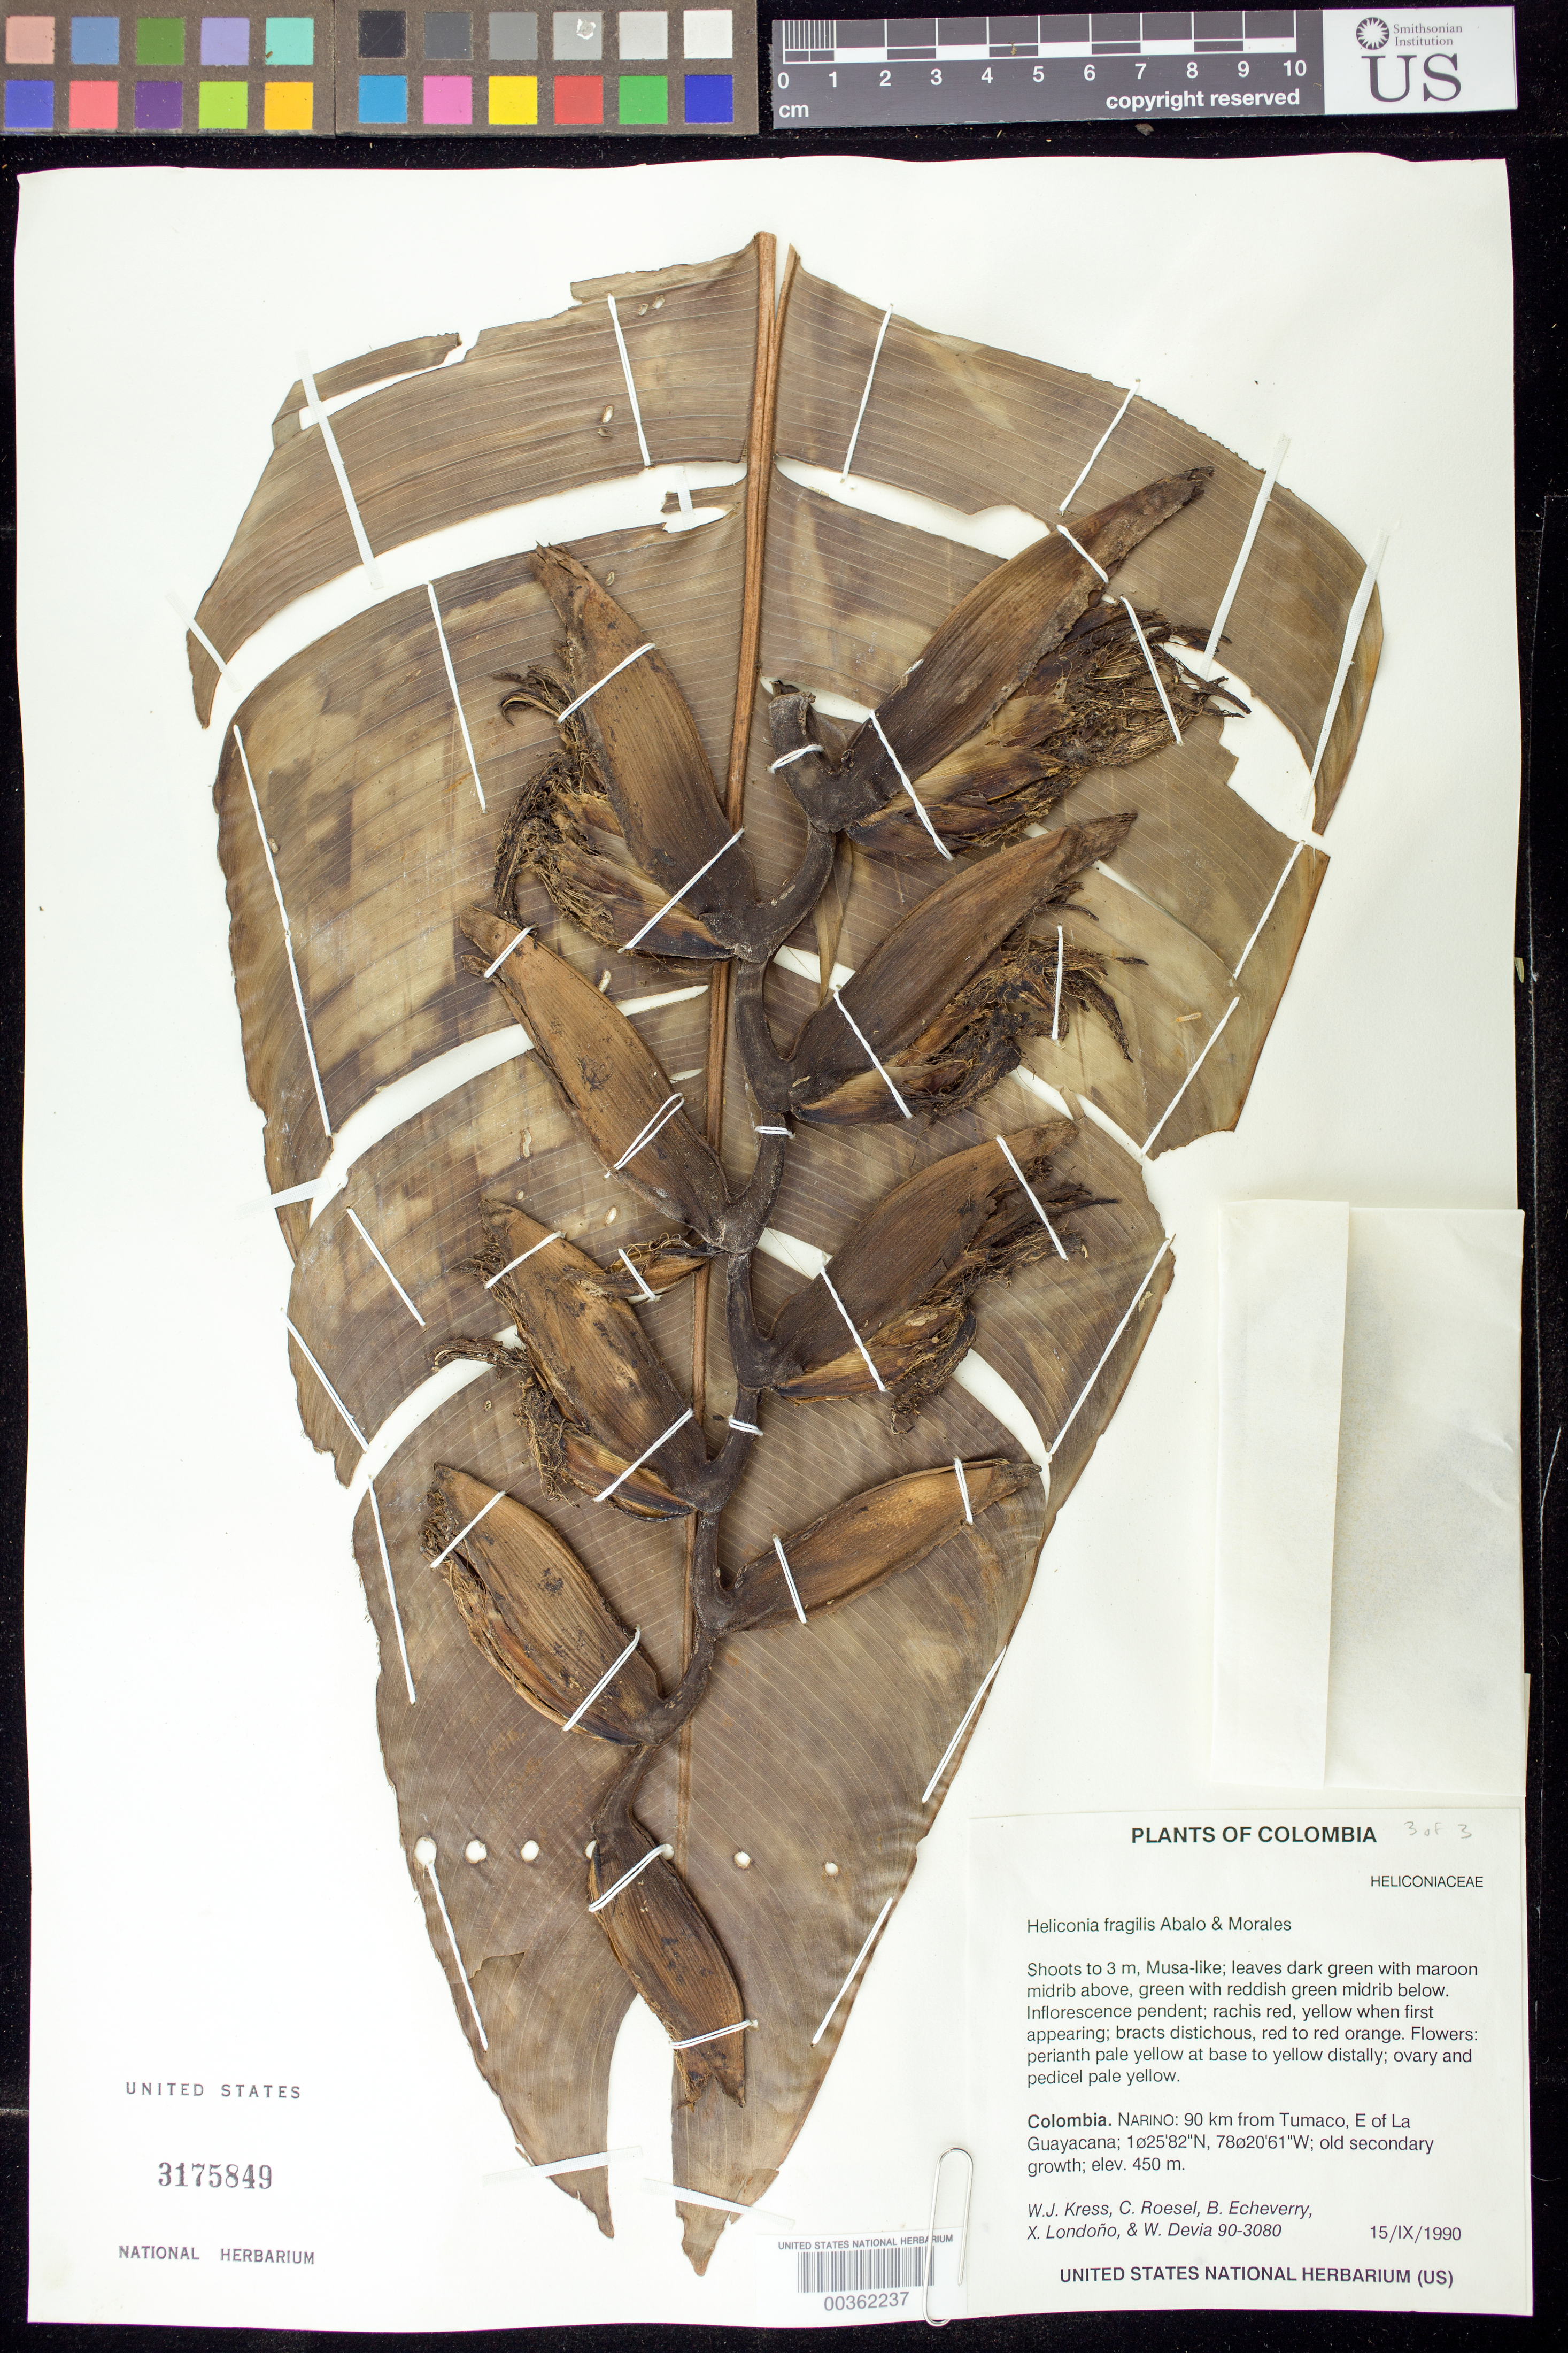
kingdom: Plantae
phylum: Tracheophyta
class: Liliopsida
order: Zingiberales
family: Heliconiaceae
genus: Heliconia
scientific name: Heliconia fragilis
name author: Abalo & G. Morales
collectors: W. J. Kress, C. S. Roesel, B. Echeverry, X. Londoño & W. Devia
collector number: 90-3080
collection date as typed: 15 Sep 1990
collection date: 1990-09-15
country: Colombia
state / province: Nariño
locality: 64 km from Tumaco near la Guayacana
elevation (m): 450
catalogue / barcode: US 3175849